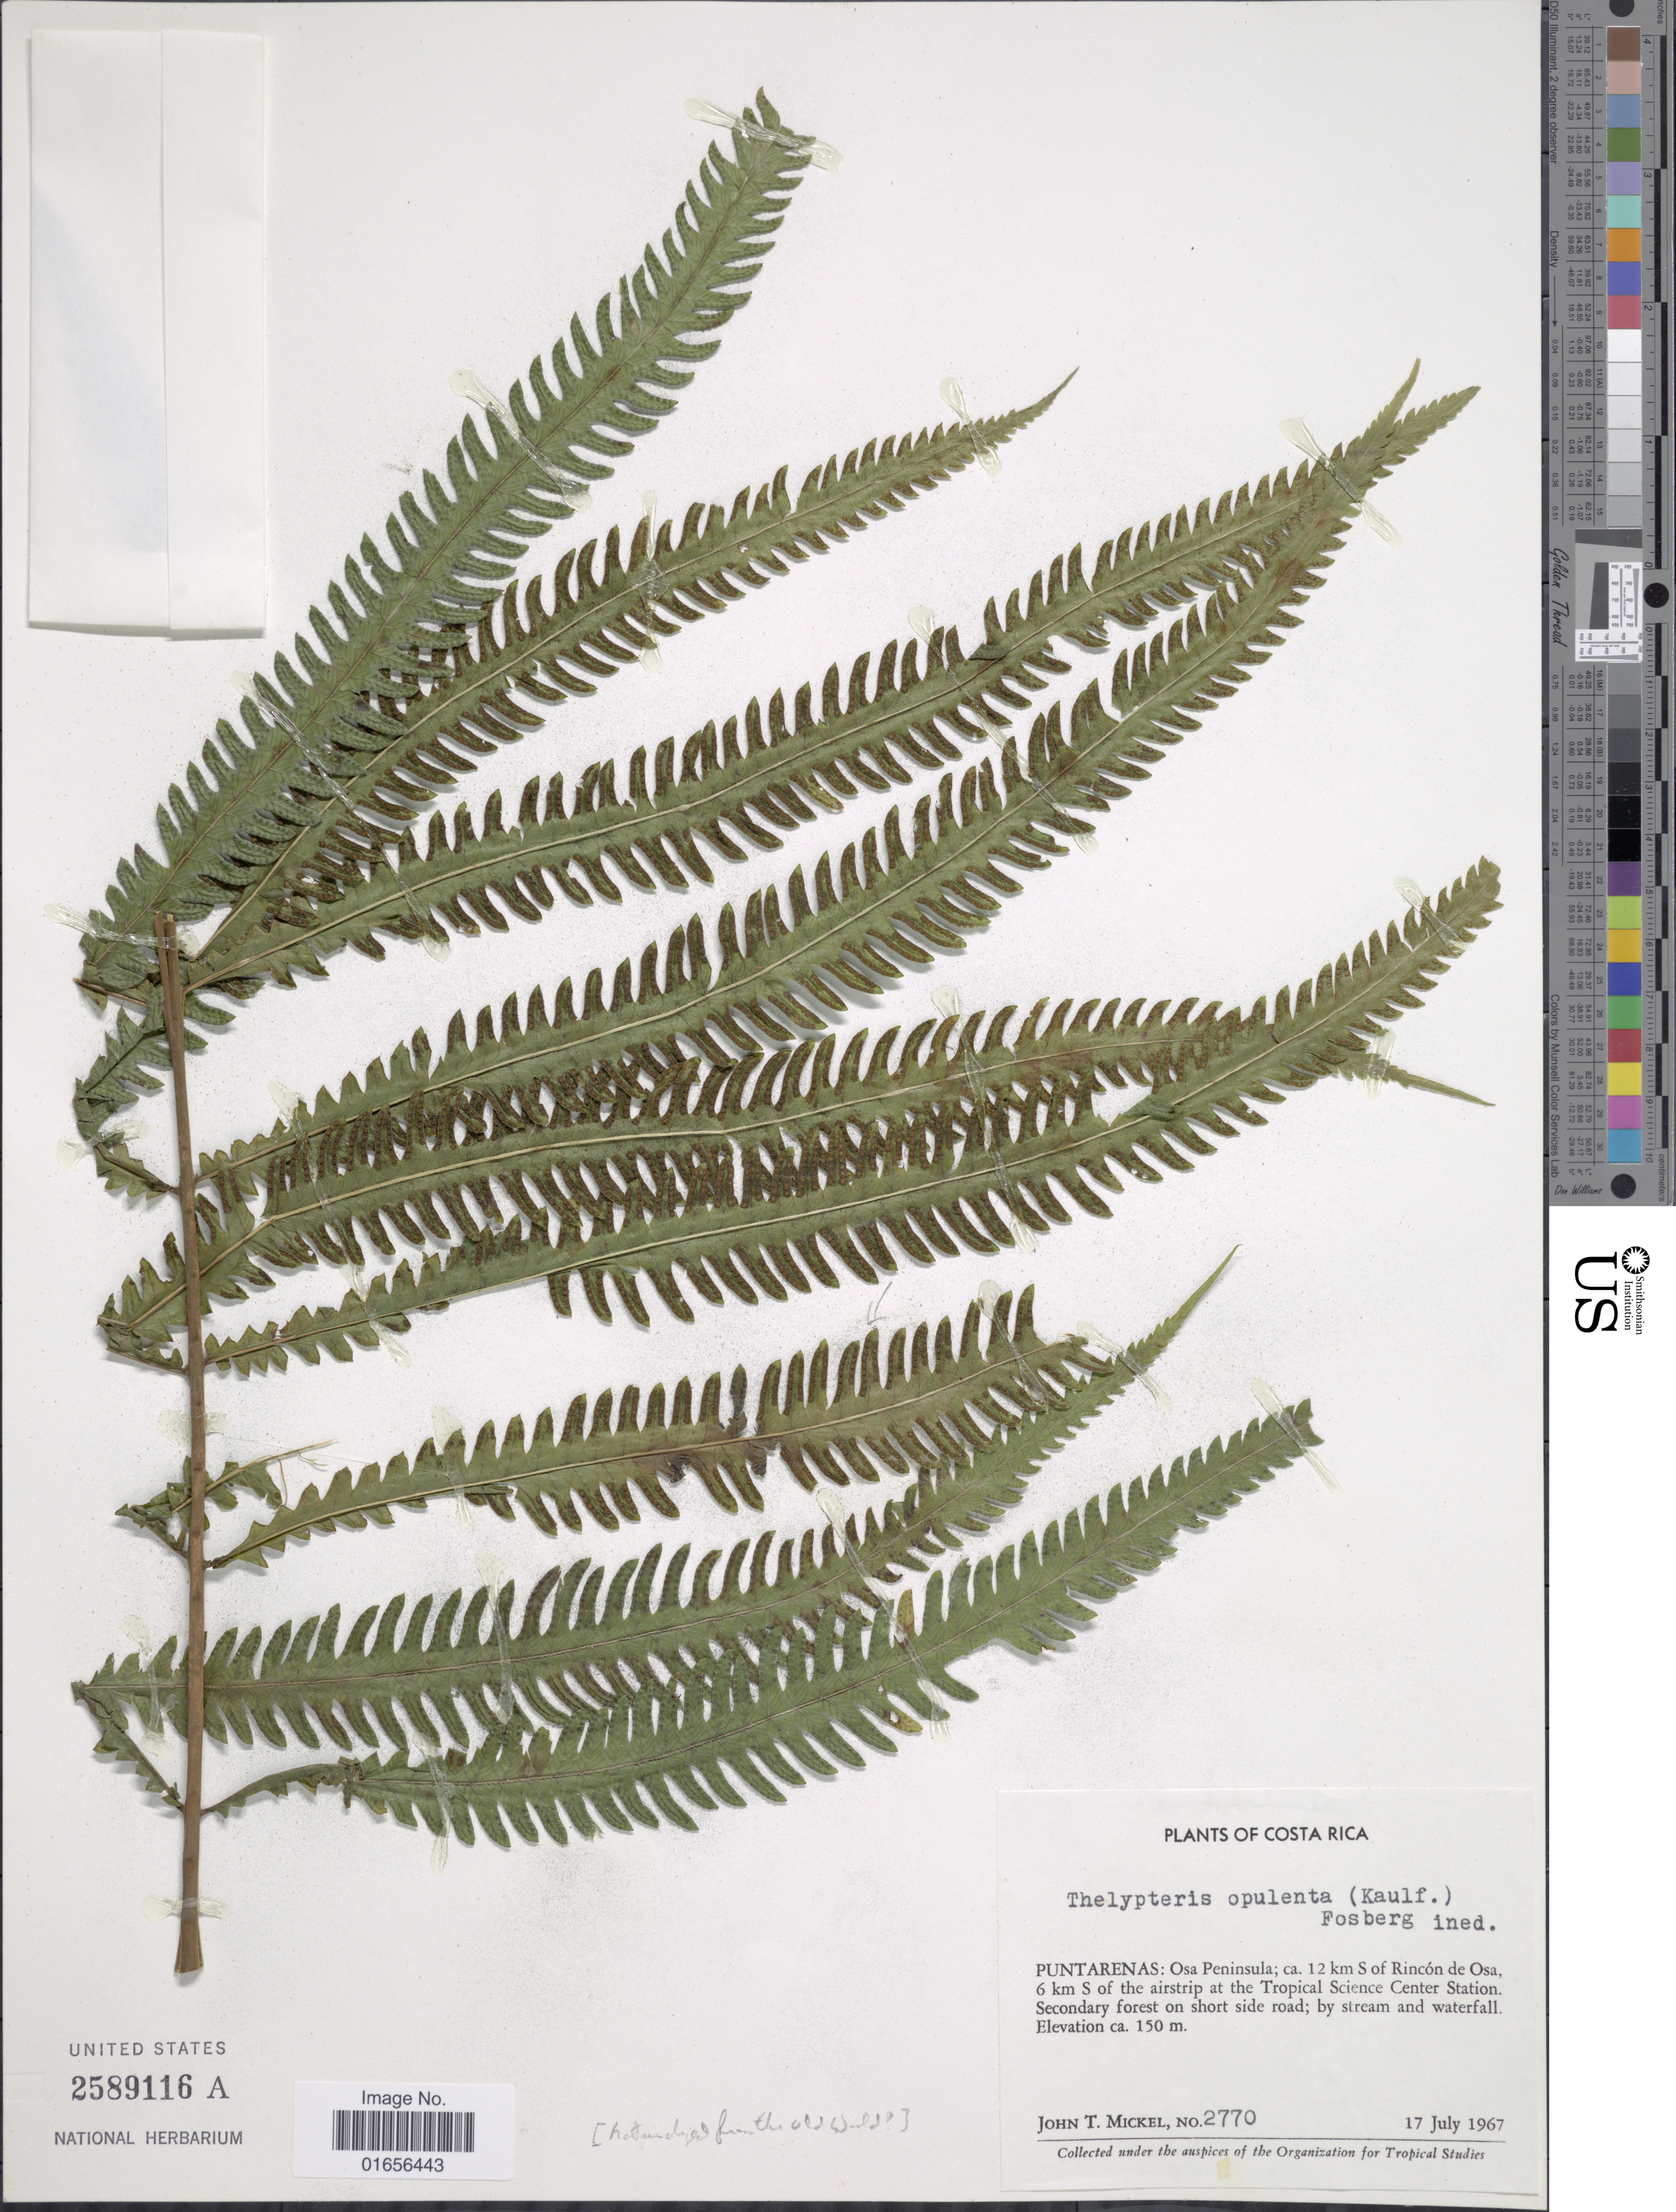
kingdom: Plantae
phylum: Tracheophyta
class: Polypodiopsida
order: Polypodiales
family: Thelypteridaceae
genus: Amphineuron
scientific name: Amphineuron opulentum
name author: (Kaulf.) Holttum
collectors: J. T. Mickel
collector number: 2770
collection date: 1967-07-17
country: Costa Rica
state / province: Puntarenas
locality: Costa Rica, Puntarenas: Osa Peninsula; ca. 12 km S of Rincón de Osa, 6 km S of the airstrip at the Tropical Sciende Center Station.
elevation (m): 150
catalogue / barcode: US 2589116A